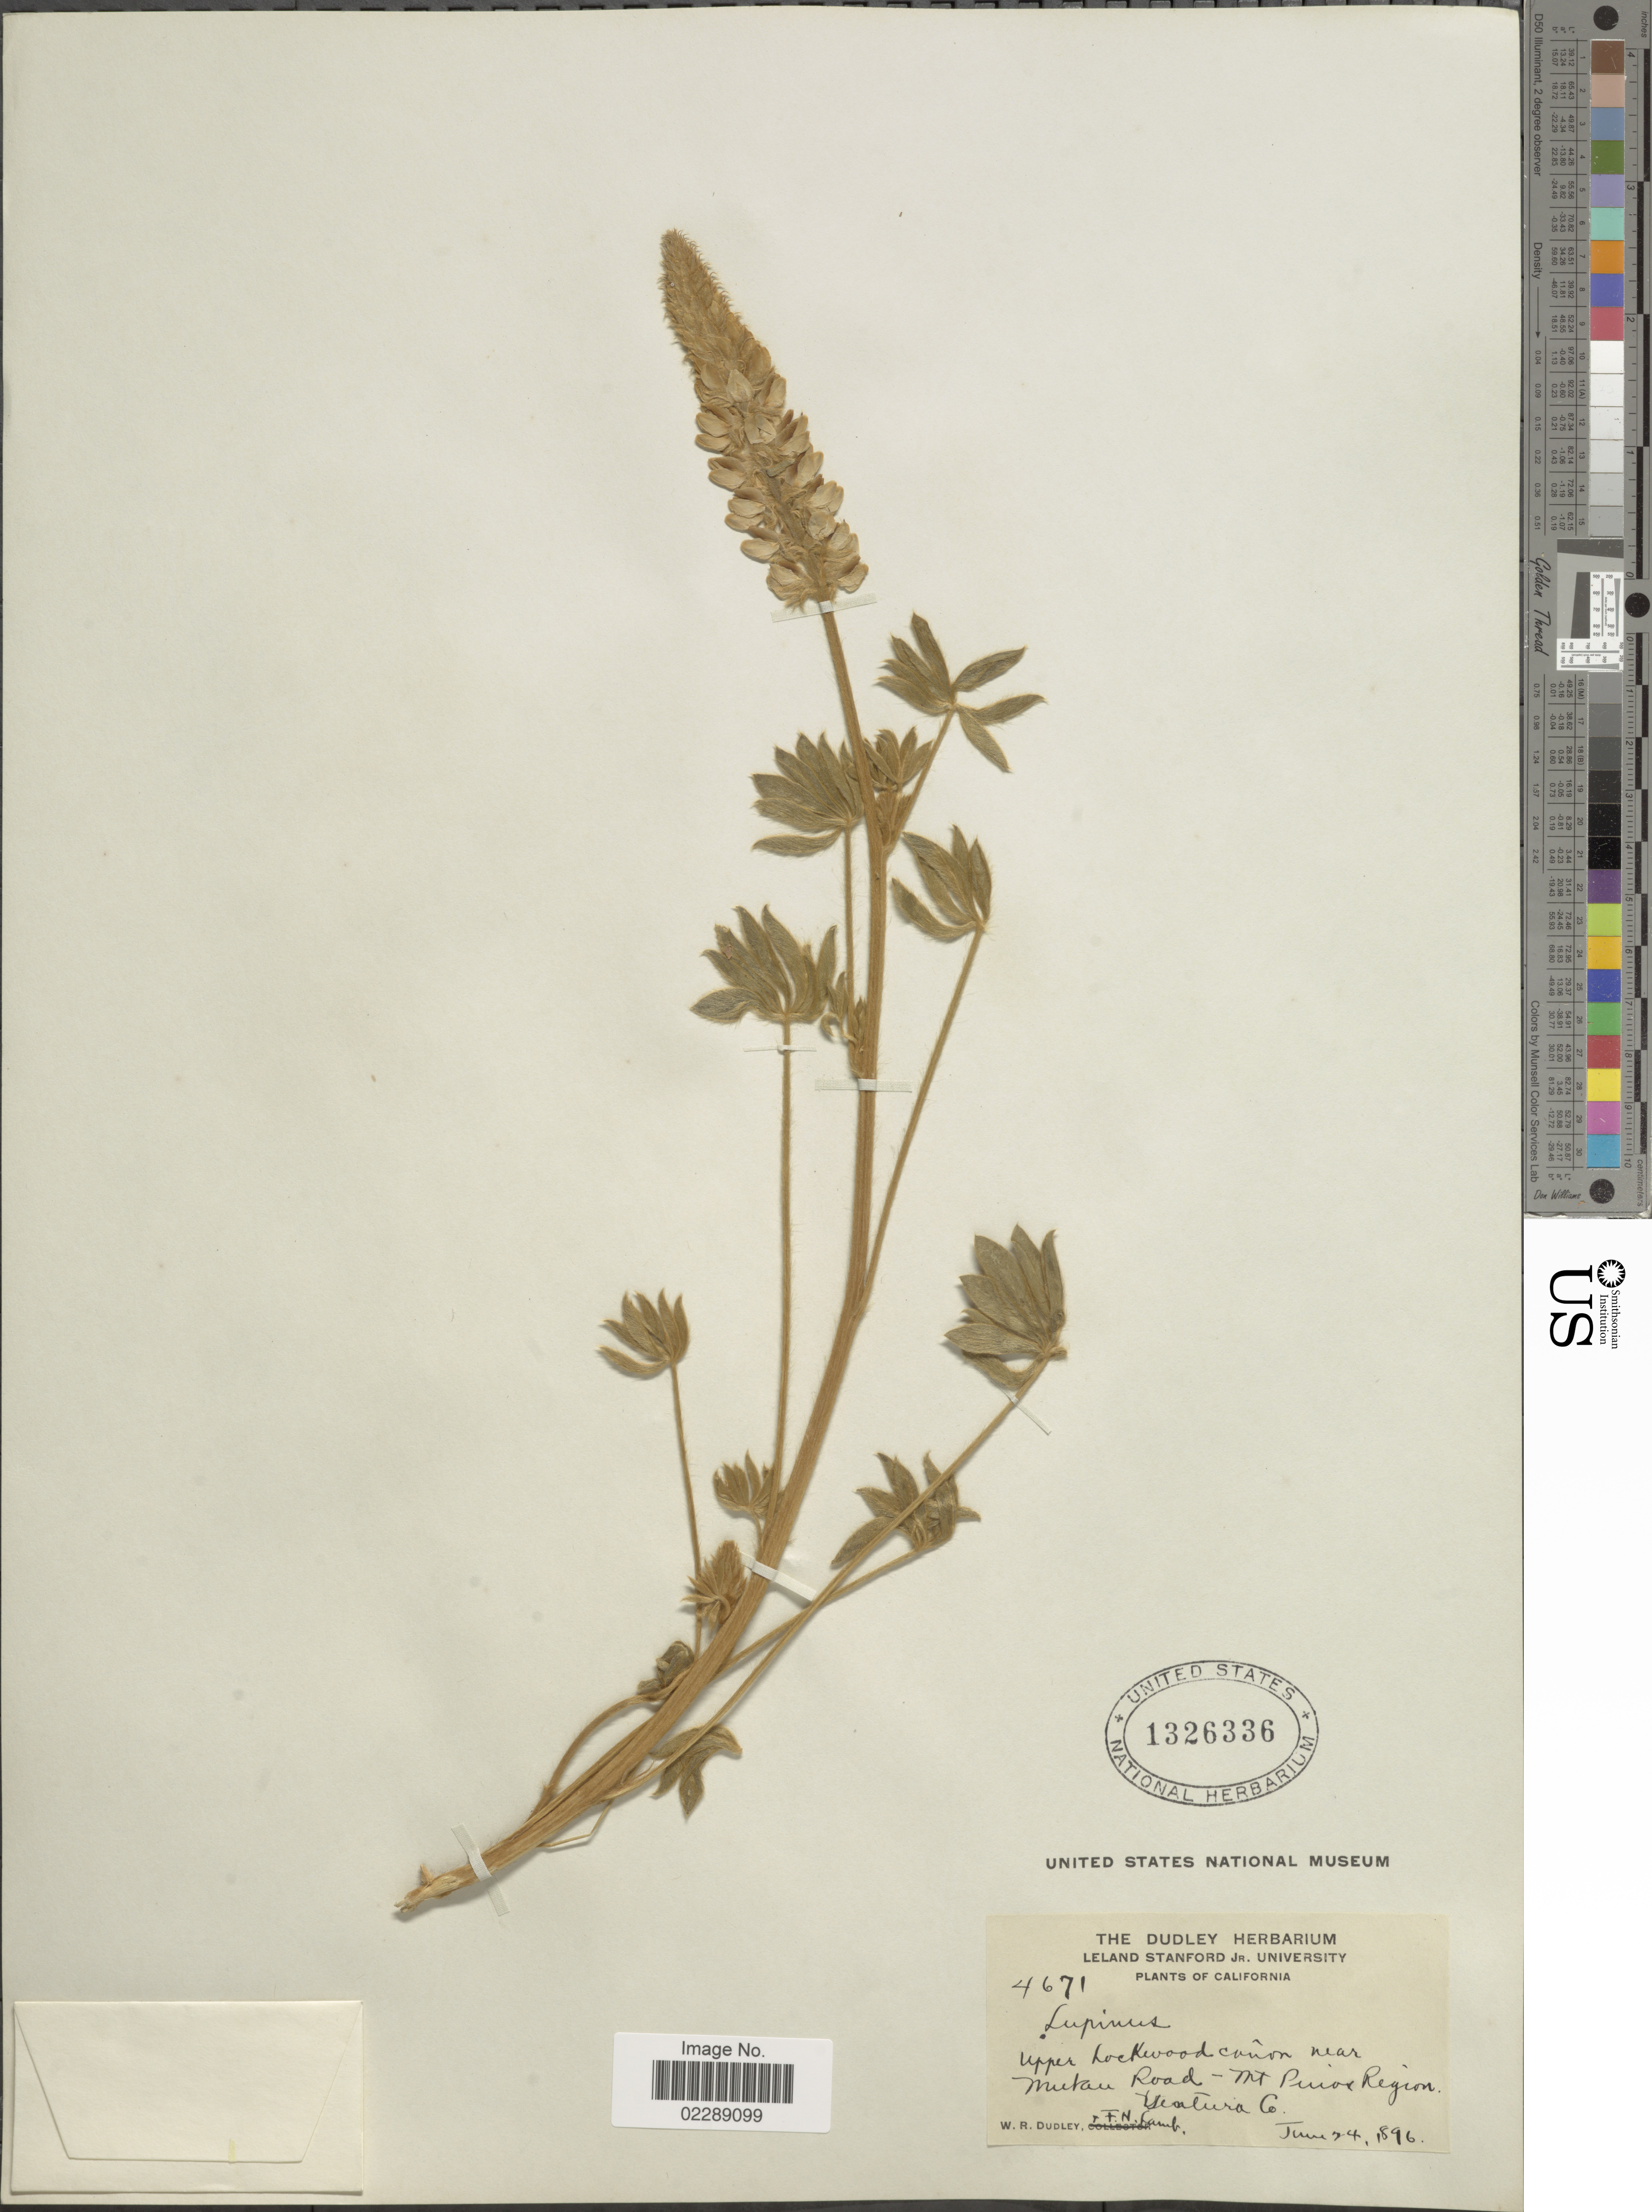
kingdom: Plantae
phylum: Tracheophyta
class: Magnoliopsida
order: Fabales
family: Fabaceae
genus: Lupinus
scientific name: Lupinus sp.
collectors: W. Dudley & F. H. Lamb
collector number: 4671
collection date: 1896-06-24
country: United States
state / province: California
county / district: Ventura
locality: Upper Lockewood canon near Mutau Road, Mt. Punos Region, Ventura Co.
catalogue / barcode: US 1326336